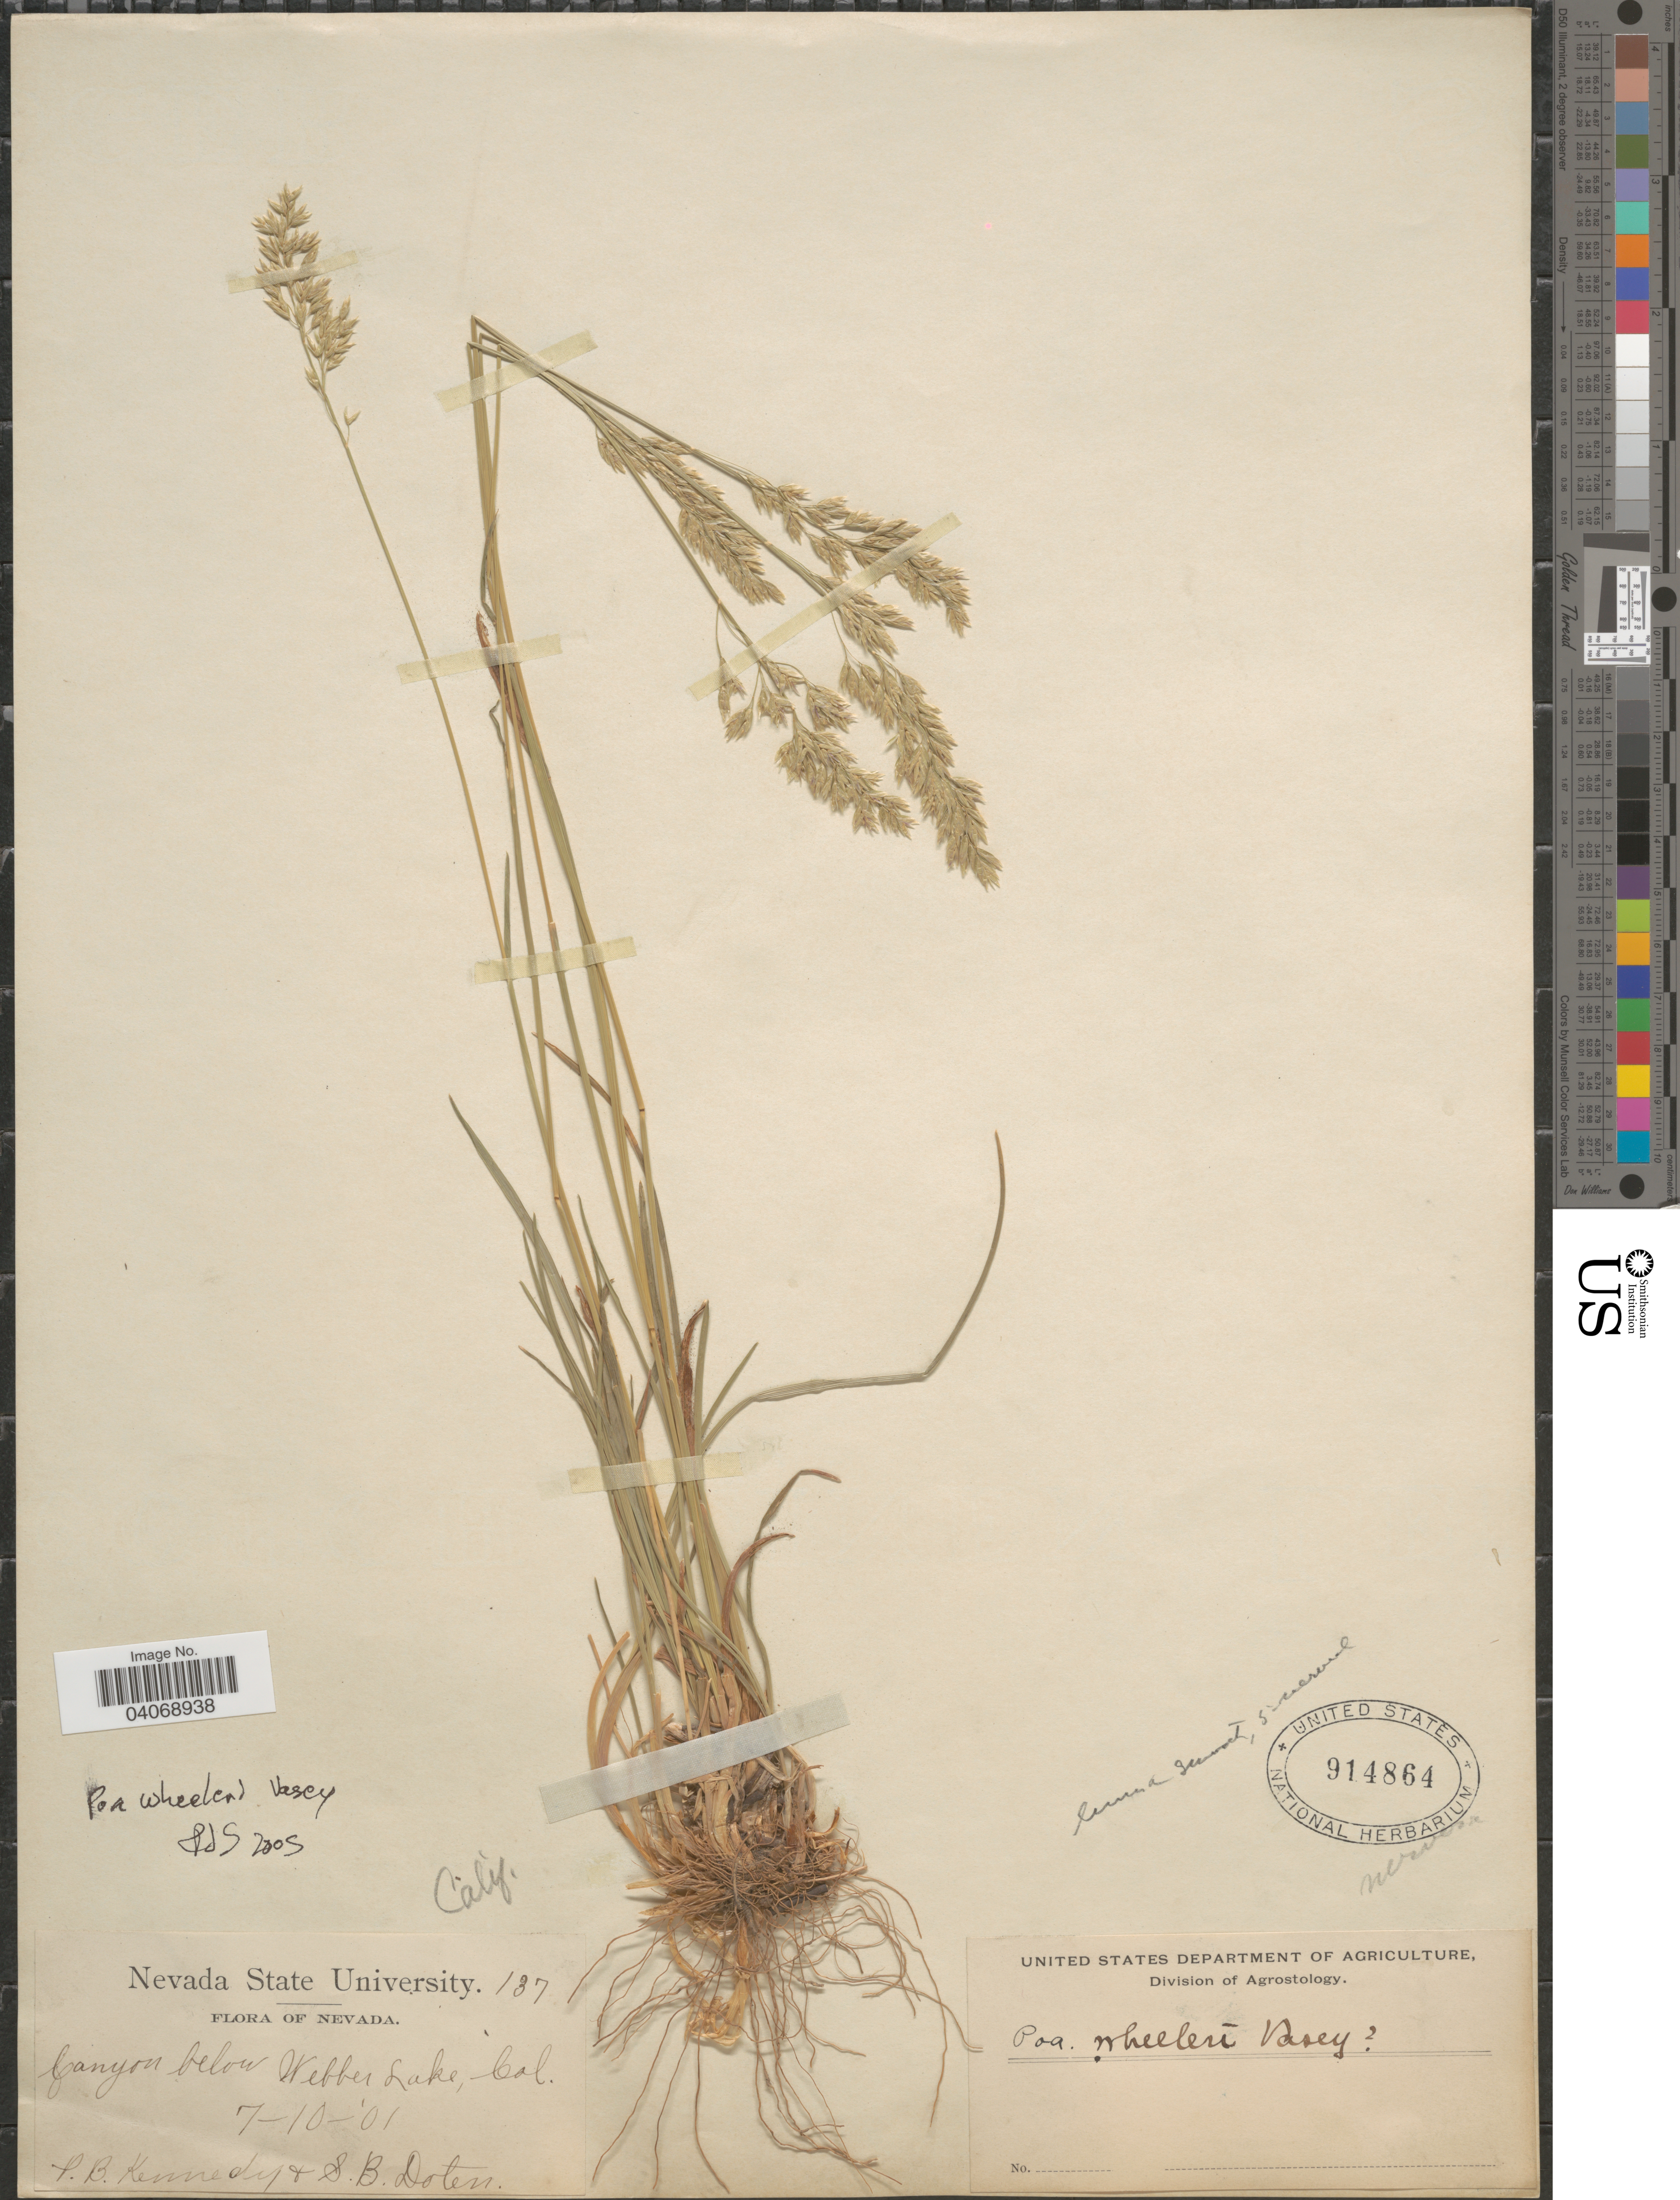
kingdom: Plantae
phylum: Tracheophyta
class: Liliopsida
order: Poales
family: Poaceae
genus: Poa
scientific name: Poa wheeleri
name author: Vasey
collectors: P. B. Kennedy & S. Doten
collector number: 137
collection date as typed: Transcribed d/m/y: 7/10/1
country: United States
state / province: California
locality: Canyon below Webber Lake.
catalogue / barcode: US 914864